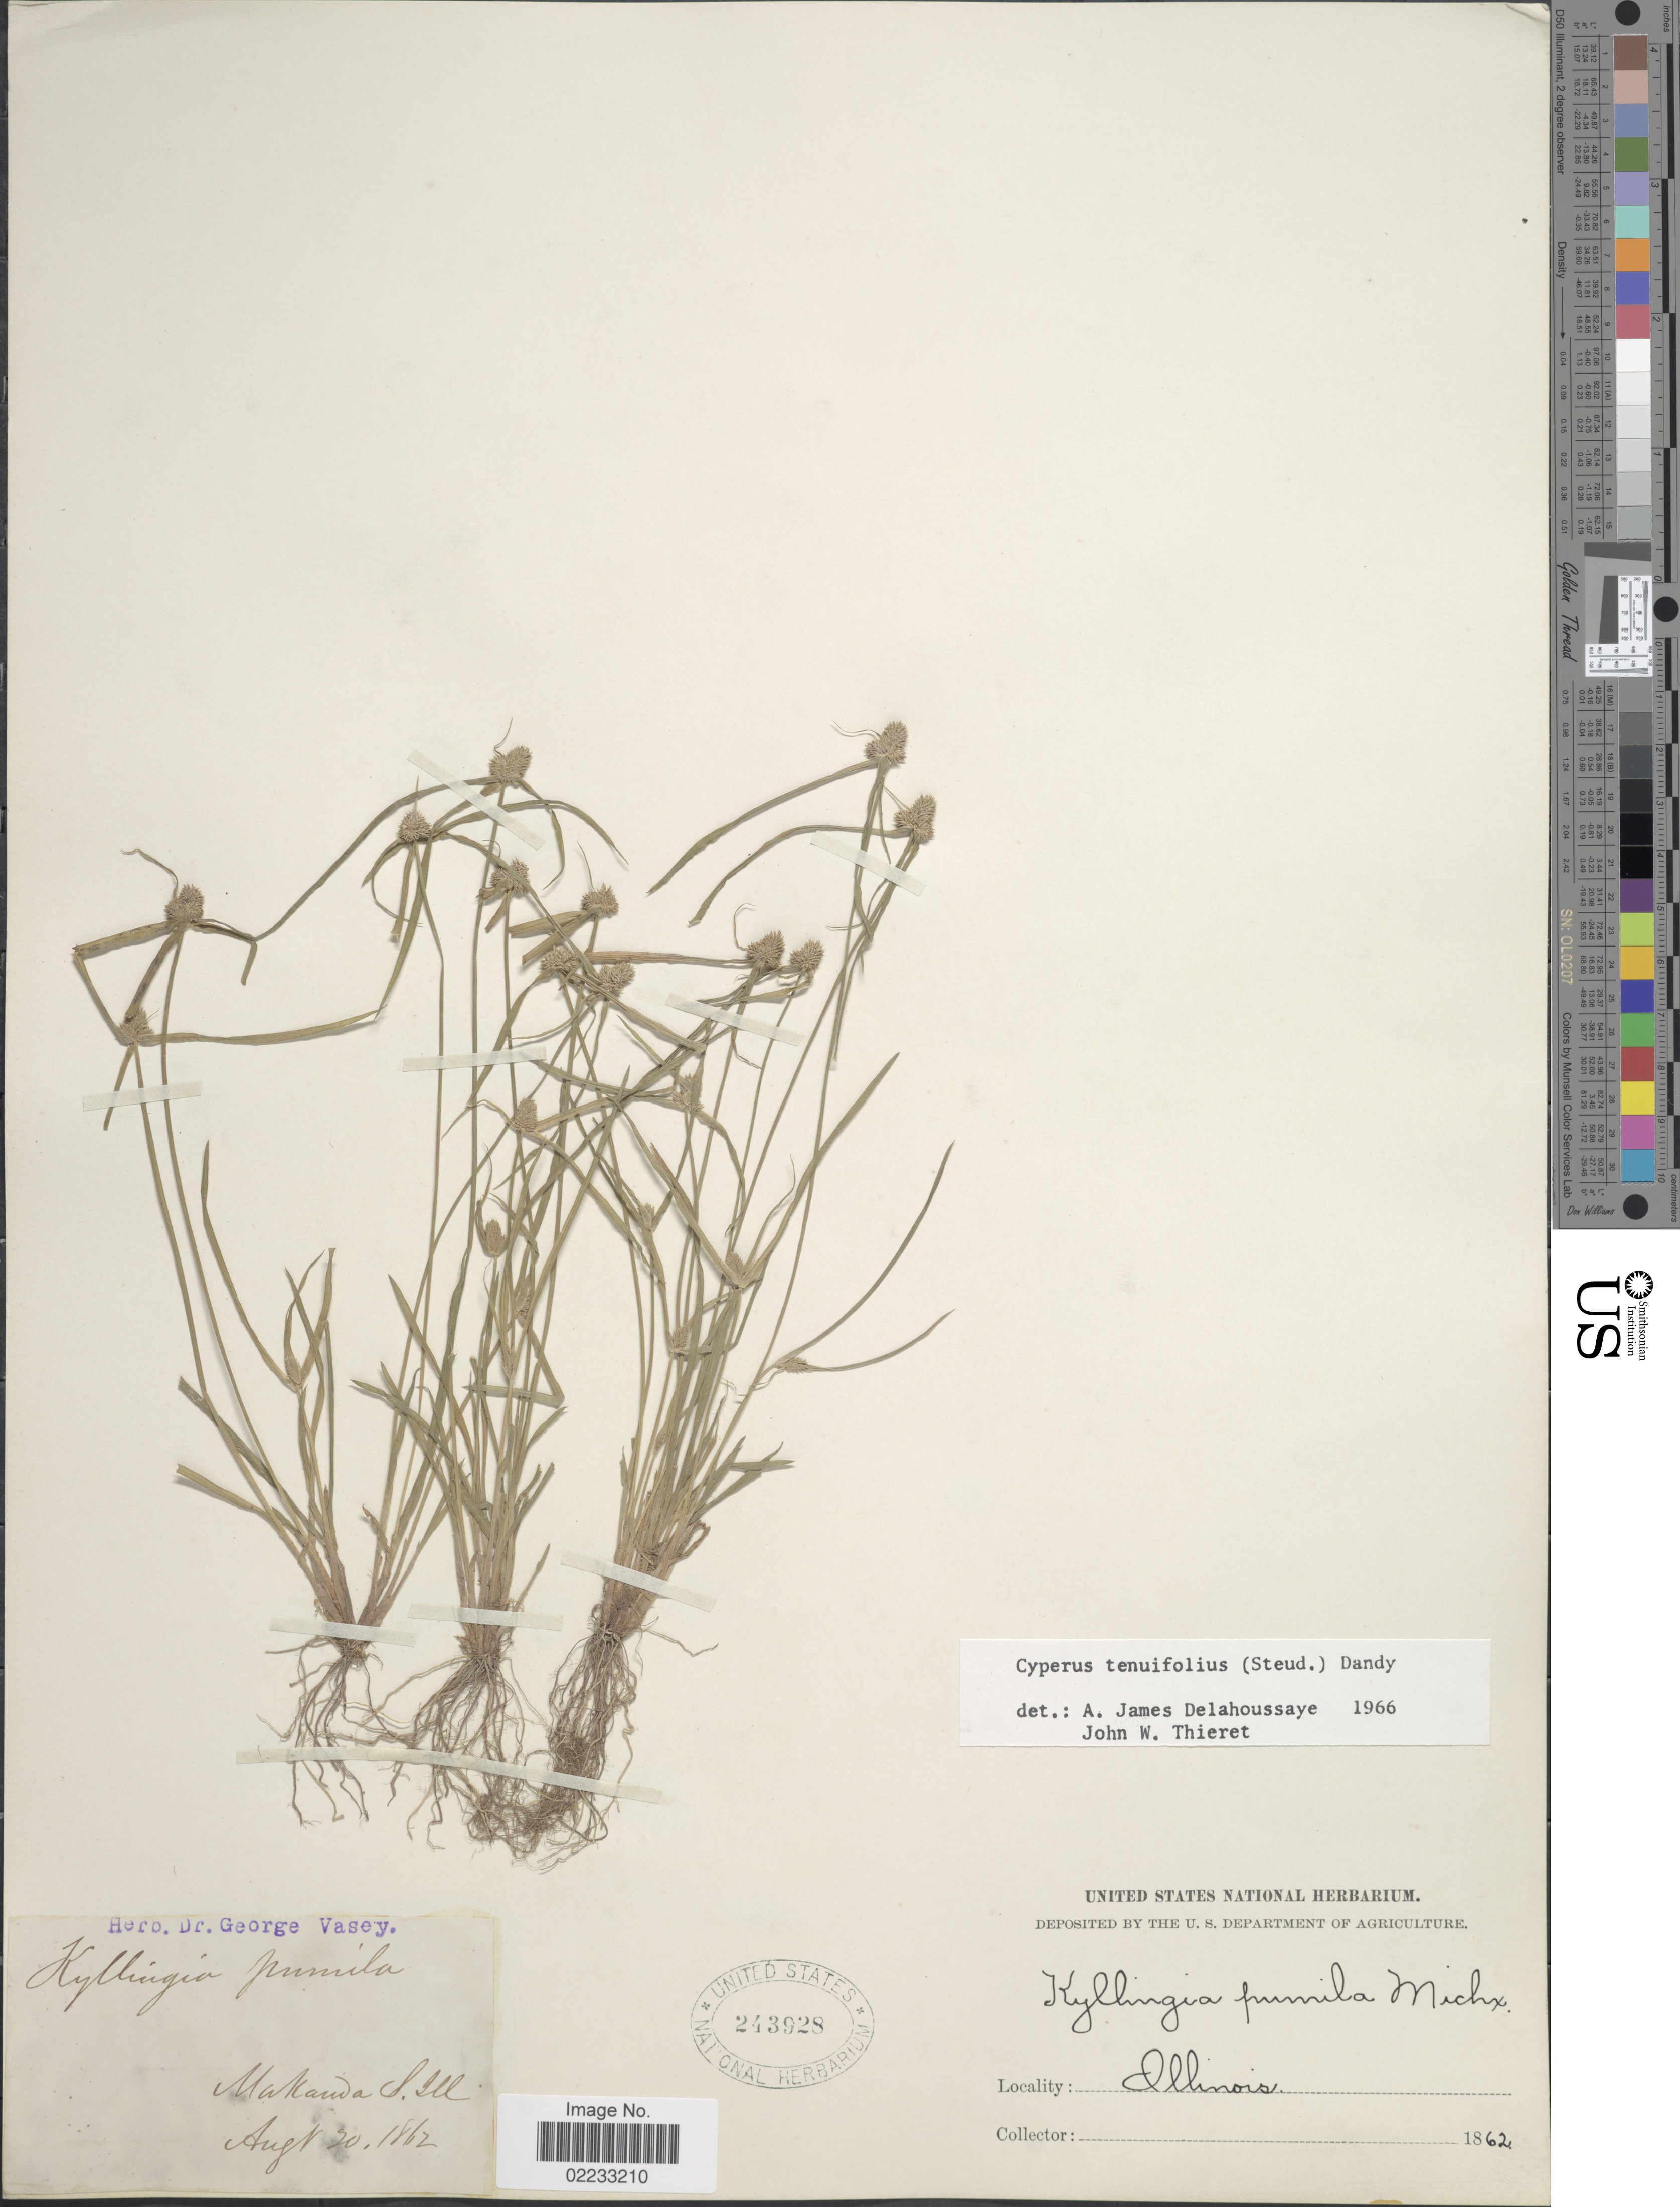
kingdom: Plantae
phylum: Tracheophyta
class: Liliopsida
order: Poales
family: Cyperaceae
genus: Cyperus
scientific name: Cyperus hortensis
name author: (Salzm. ex Steud.) Dorr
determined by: Strong, Mark T., (BOT), Smithsonian Institution - National Museum of Natural History (UNITED STATES)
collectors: ex Herb. Dr. Geo Vasey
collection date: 1862-08-30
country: United States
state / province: Illinois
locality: Makanda S. Ill.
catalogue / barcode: US 243928